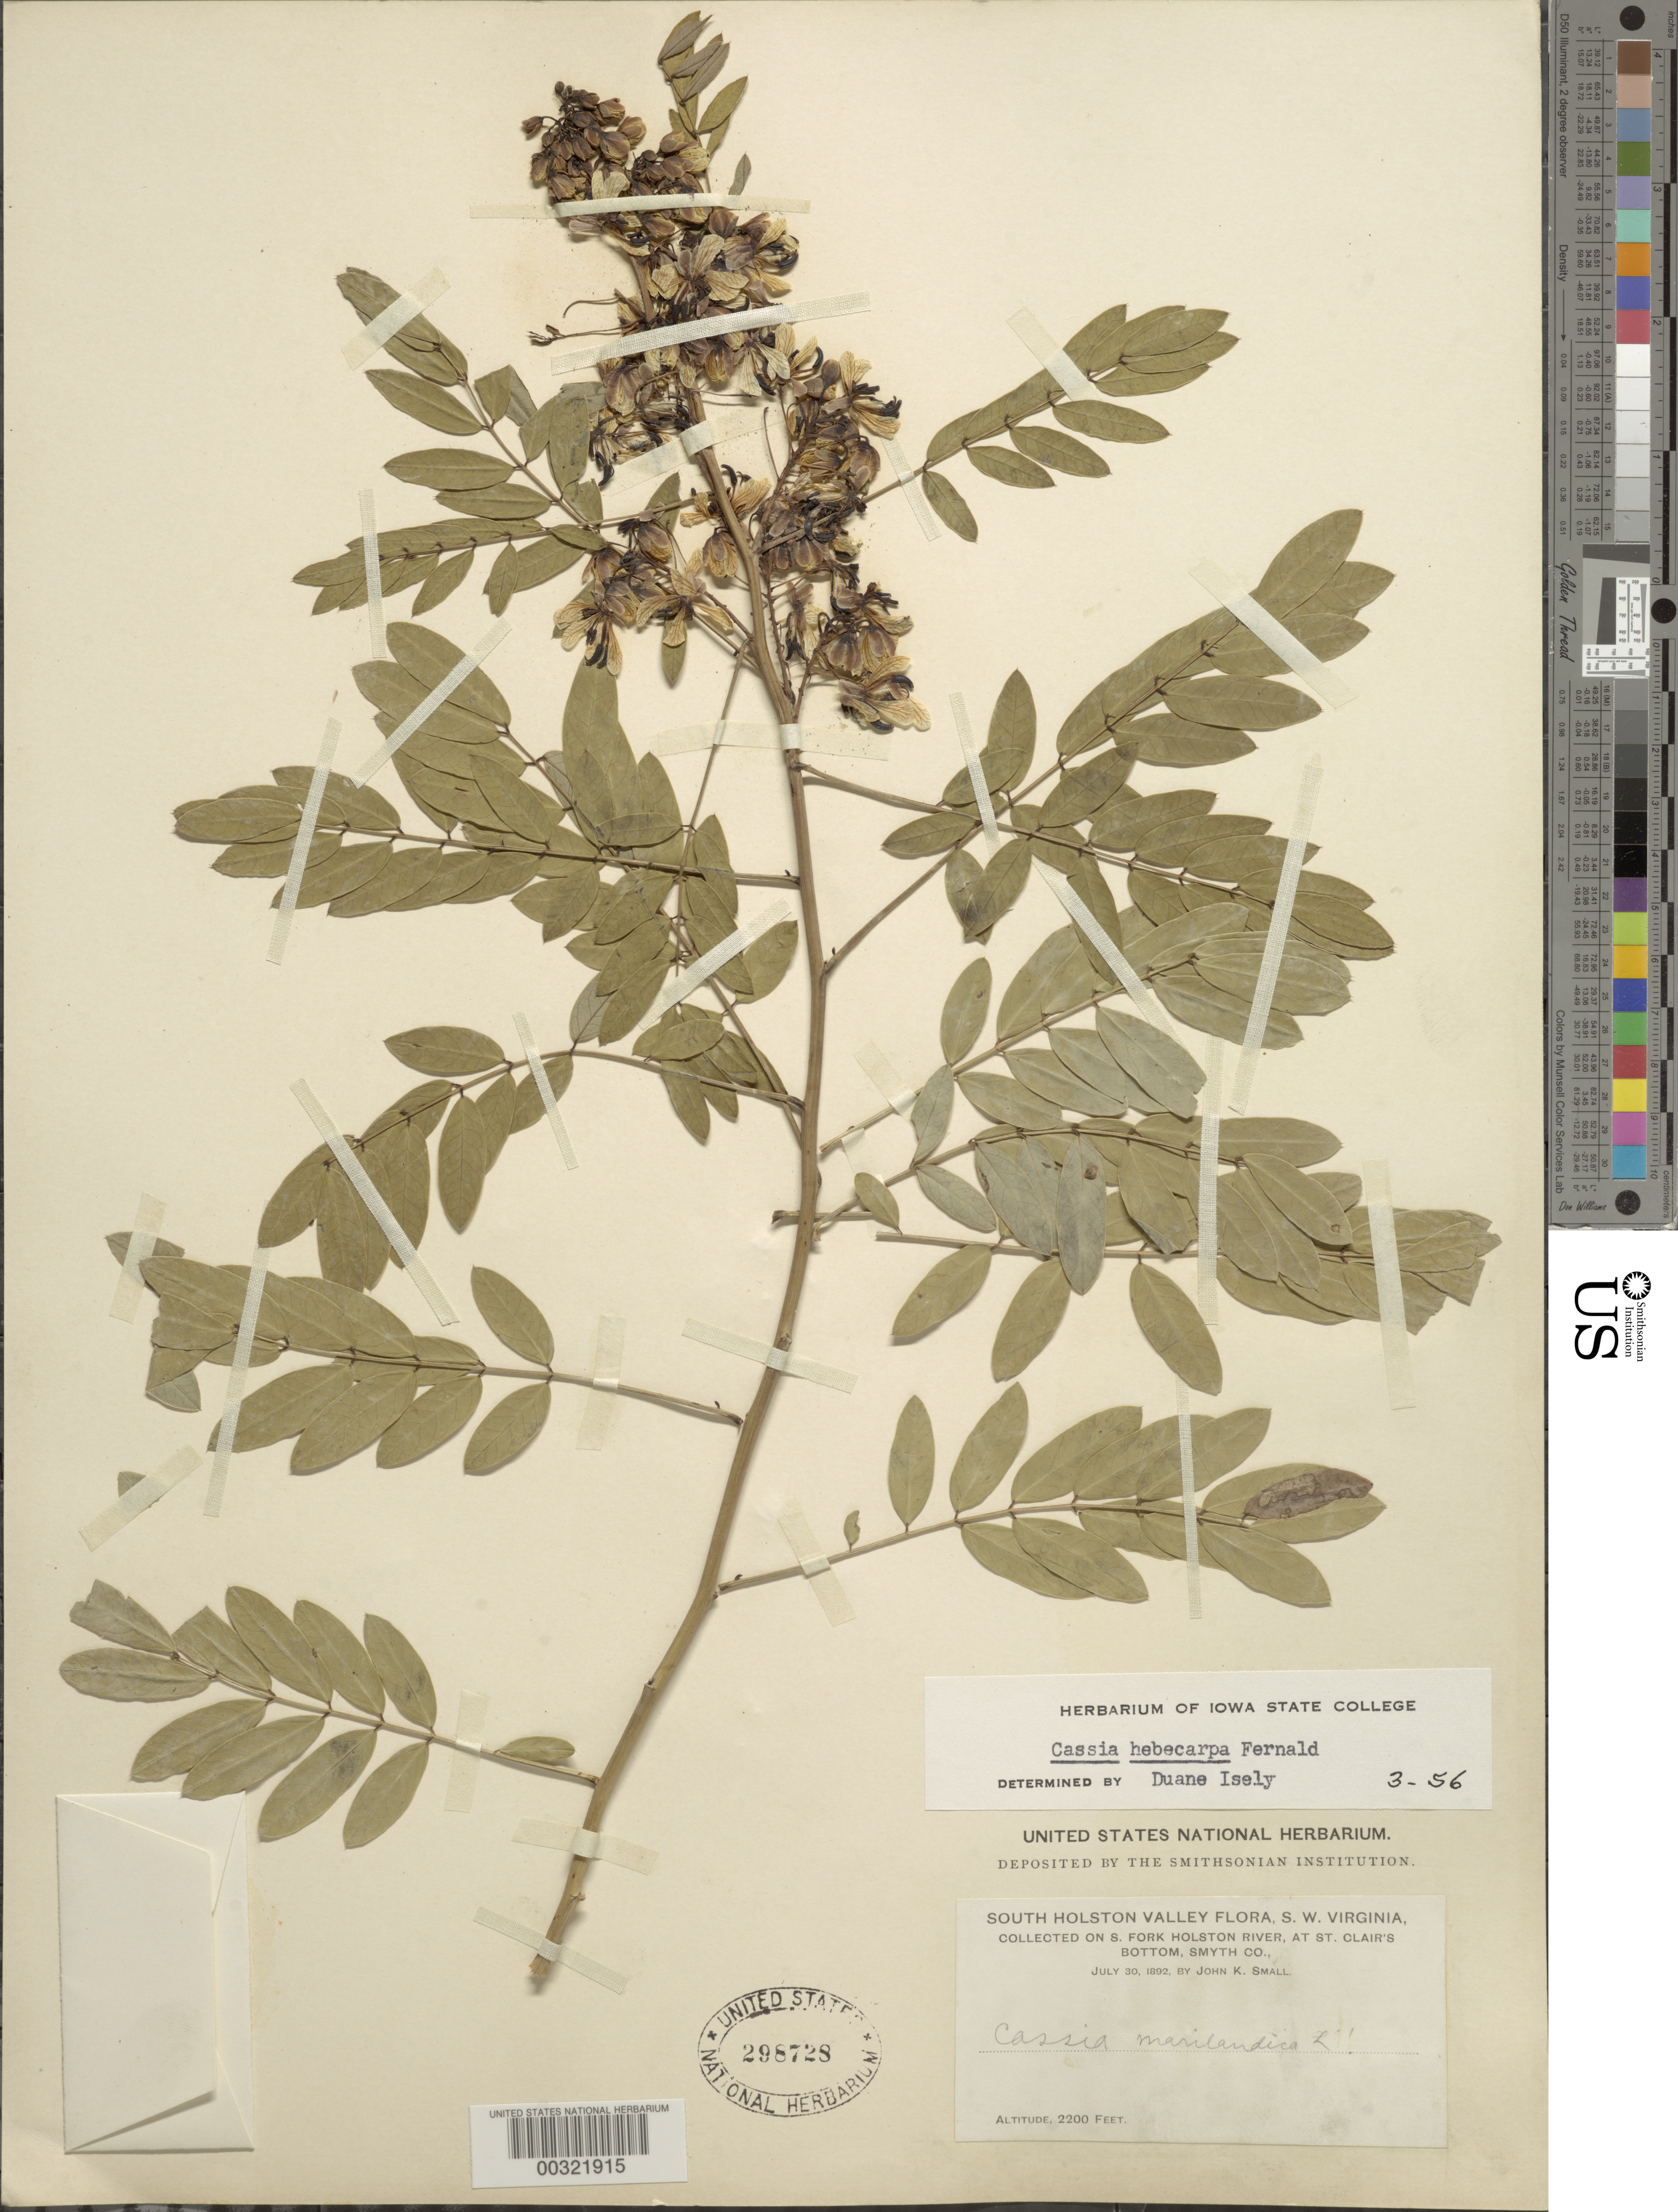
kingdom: Plantae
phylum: Tracheophyta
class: Magnoliopsida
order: Fabales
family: Fabaceae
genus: Senna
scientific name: Senna hebecarpa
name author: (Fernald) H.S. Irwin & Barneby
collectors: J. K. Small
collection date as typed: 30 Jul 1892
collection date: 1892-07-30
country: United States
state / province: Virginia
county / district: Smyth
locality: S fork holston river, at st. clair's bottom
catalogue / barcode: US 298728